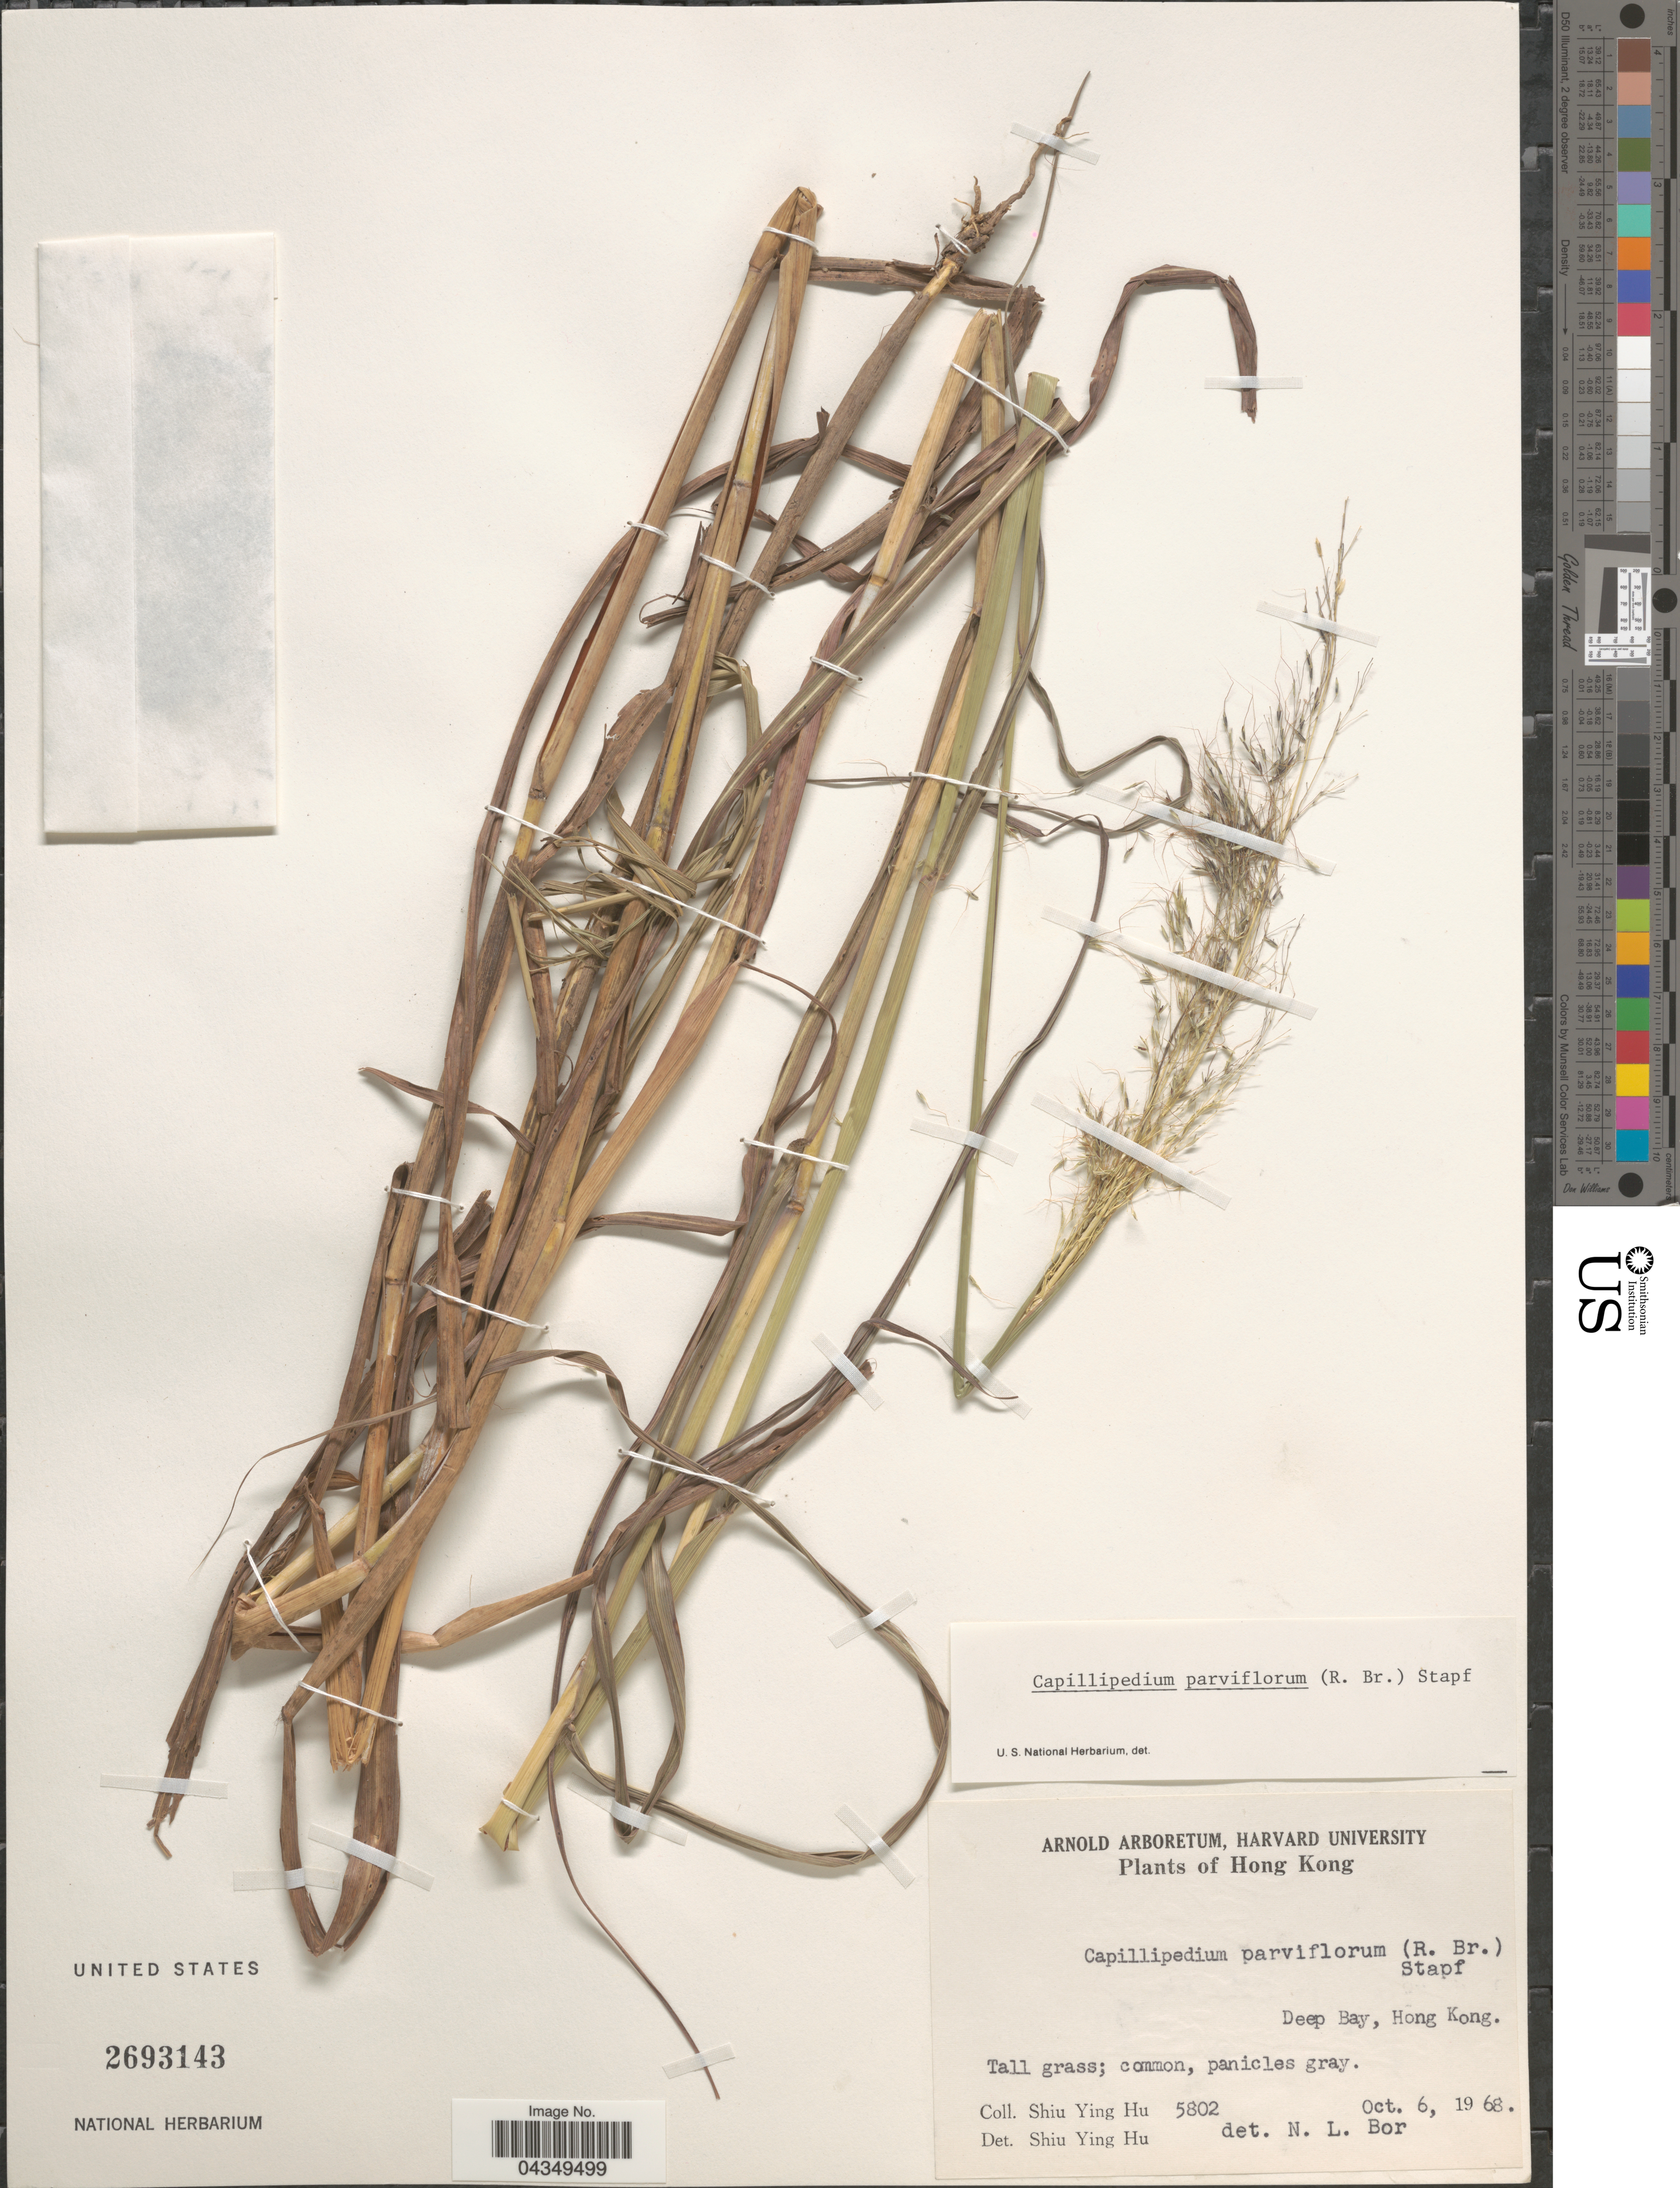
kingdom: Plantae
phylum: Tracheophyta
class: Liliopsida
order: Poales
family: Poaceae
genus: Capillipedium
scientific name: Capillipedium parviflorum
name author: (R. Br.) Stapf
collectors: S. Y. Hu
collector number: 5802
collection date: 1968-10-06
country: China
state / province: Hong Kong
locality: Deep Bay.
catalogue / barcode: US 2693143